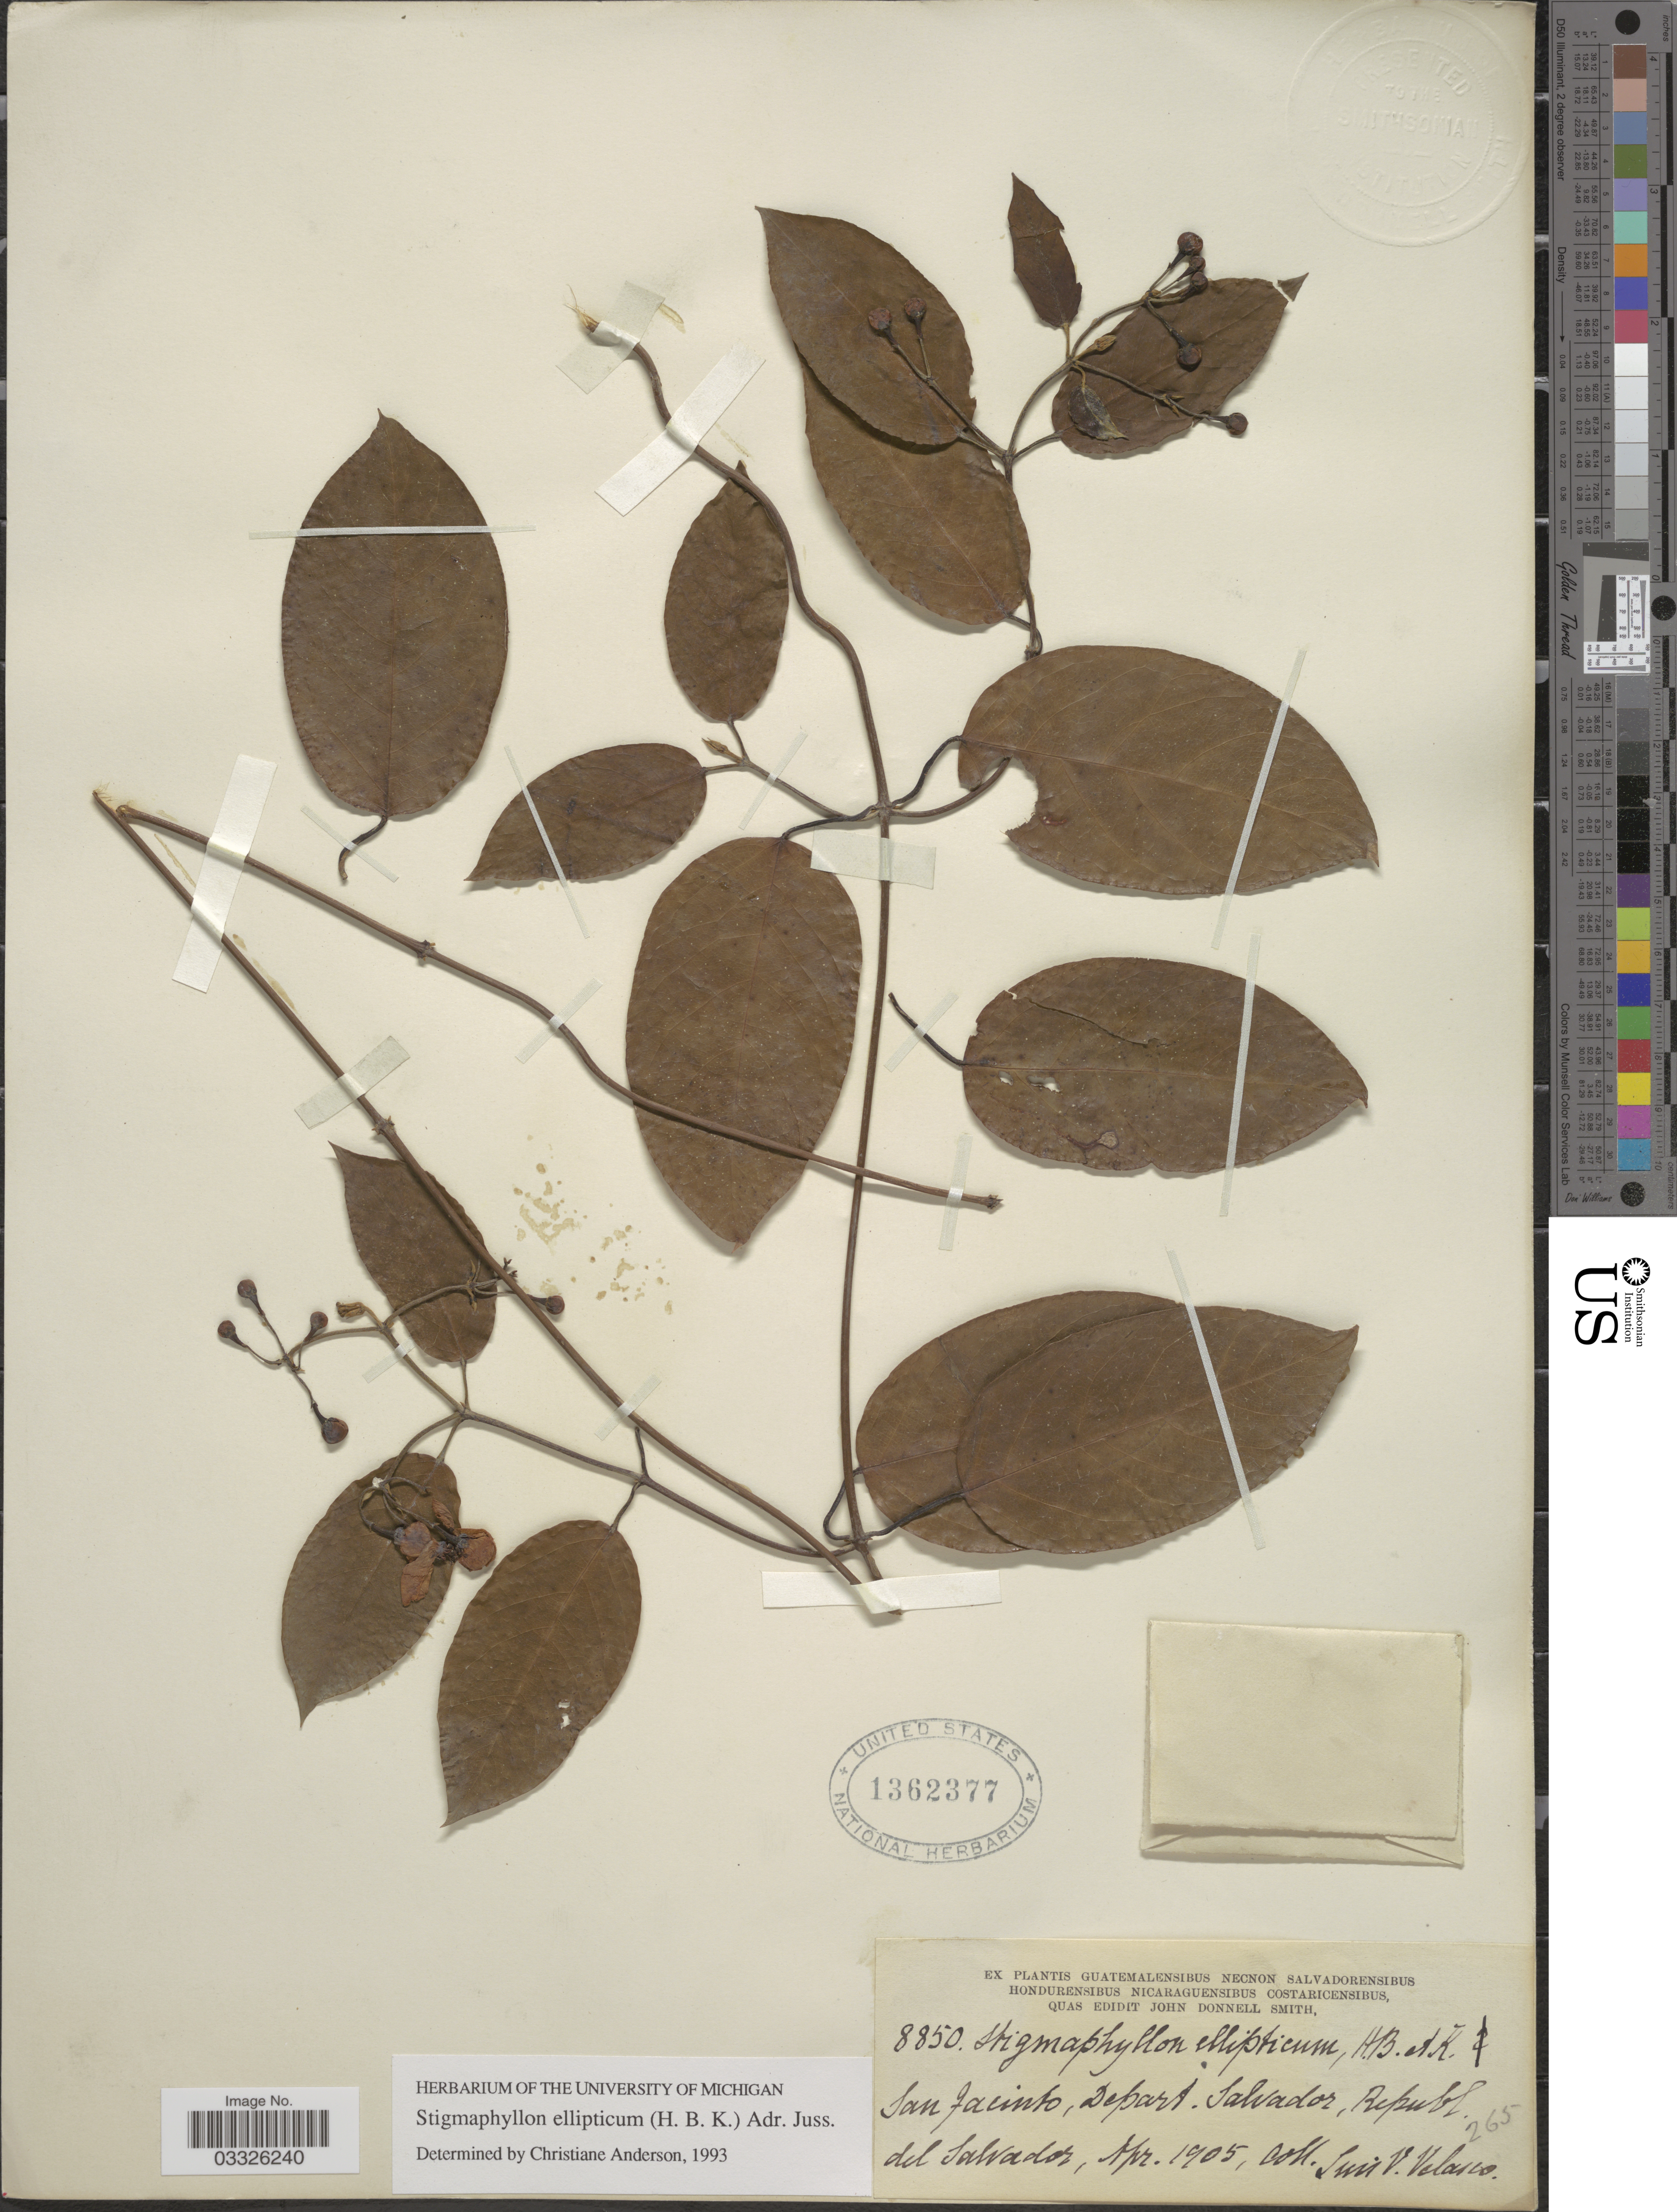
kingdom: Plantae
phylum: Tracheophyta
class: Magnoliopsida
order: Malpighiales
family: Malpighiaceae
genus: Stigmaphyllon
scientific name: Stigmaphyllon ellipticum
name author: (Kunth) A. Juss.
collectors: L. Velasco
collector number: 8850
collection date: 1905-04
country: El Salvador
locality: San Jacinto, Depart. Salvador, Republ. del Salvador.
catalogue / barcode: US 1362377